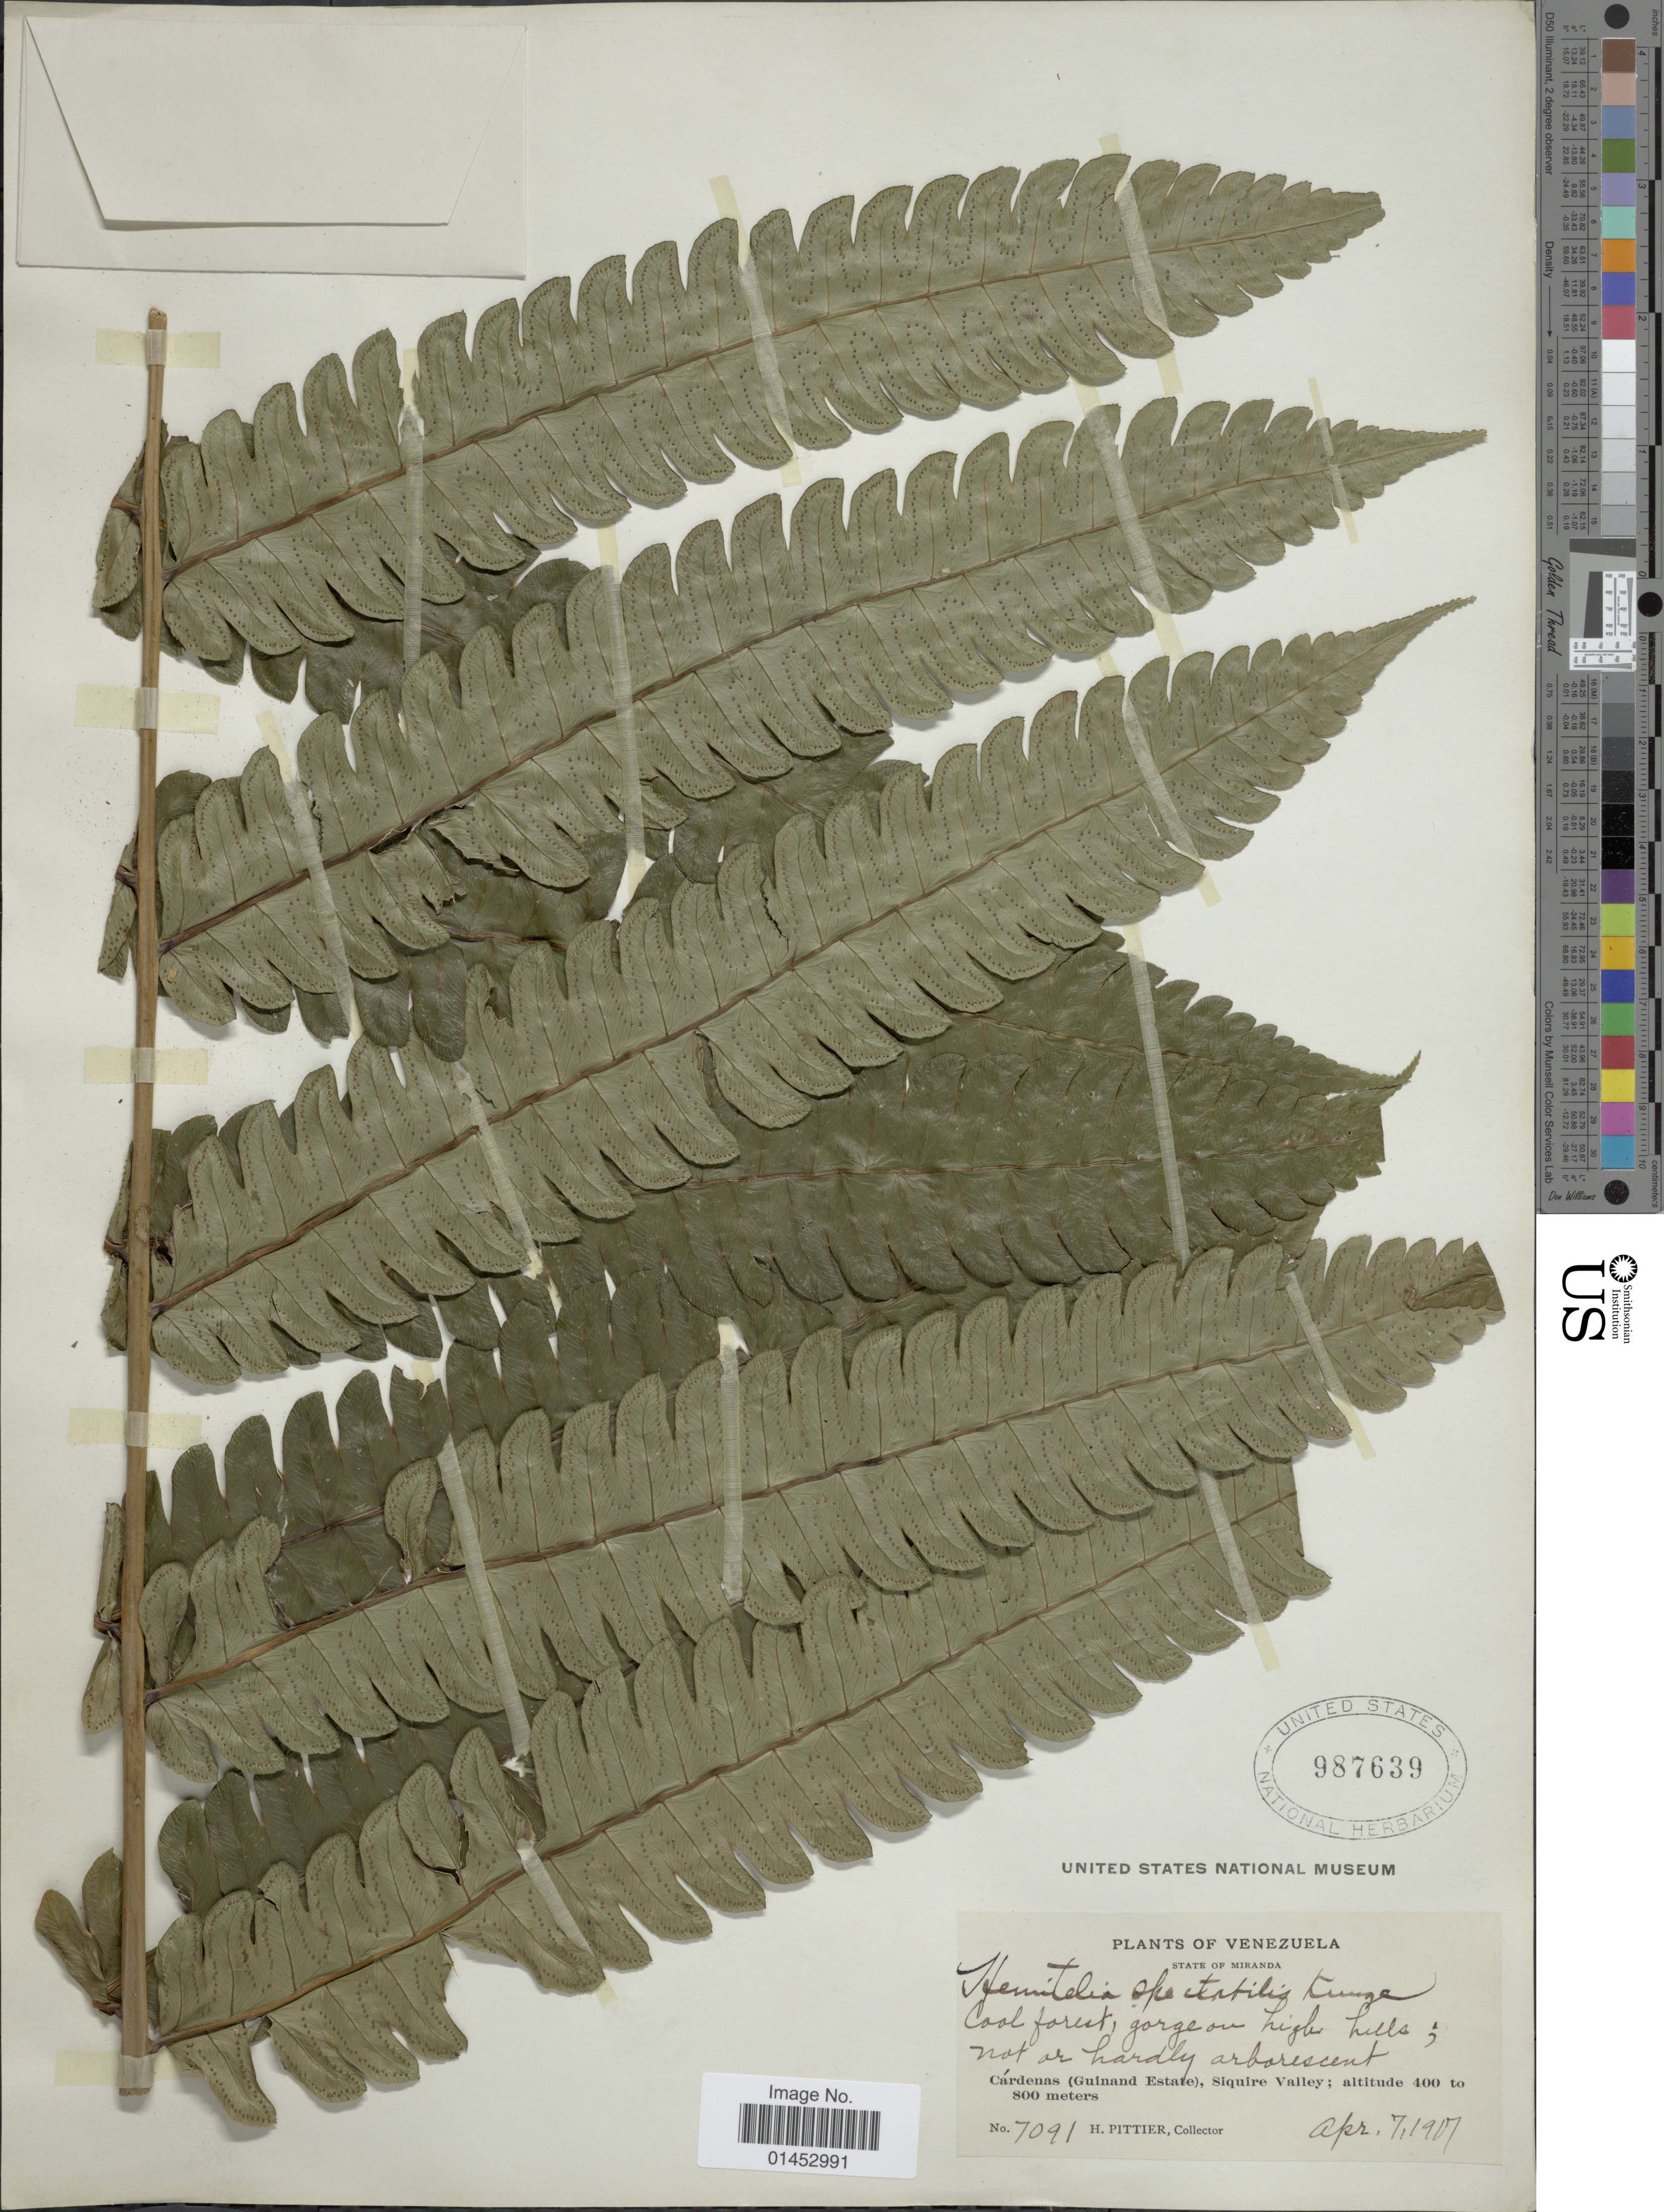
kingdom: Plantae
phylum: Tracheophyta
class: Polypodiopsida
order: Cyatheales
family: Cyatheaceae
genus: Cyathea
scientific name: Cyathea spectabilis var. spectabilis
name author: (Kunze) Domin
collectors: H. F. Pittier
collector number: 7091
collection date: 1901-04-07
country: Venezuela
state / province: Miranda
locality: Cárdenas (Guinand Estate), Siquire Valley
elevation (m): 400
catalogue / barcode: US 987639